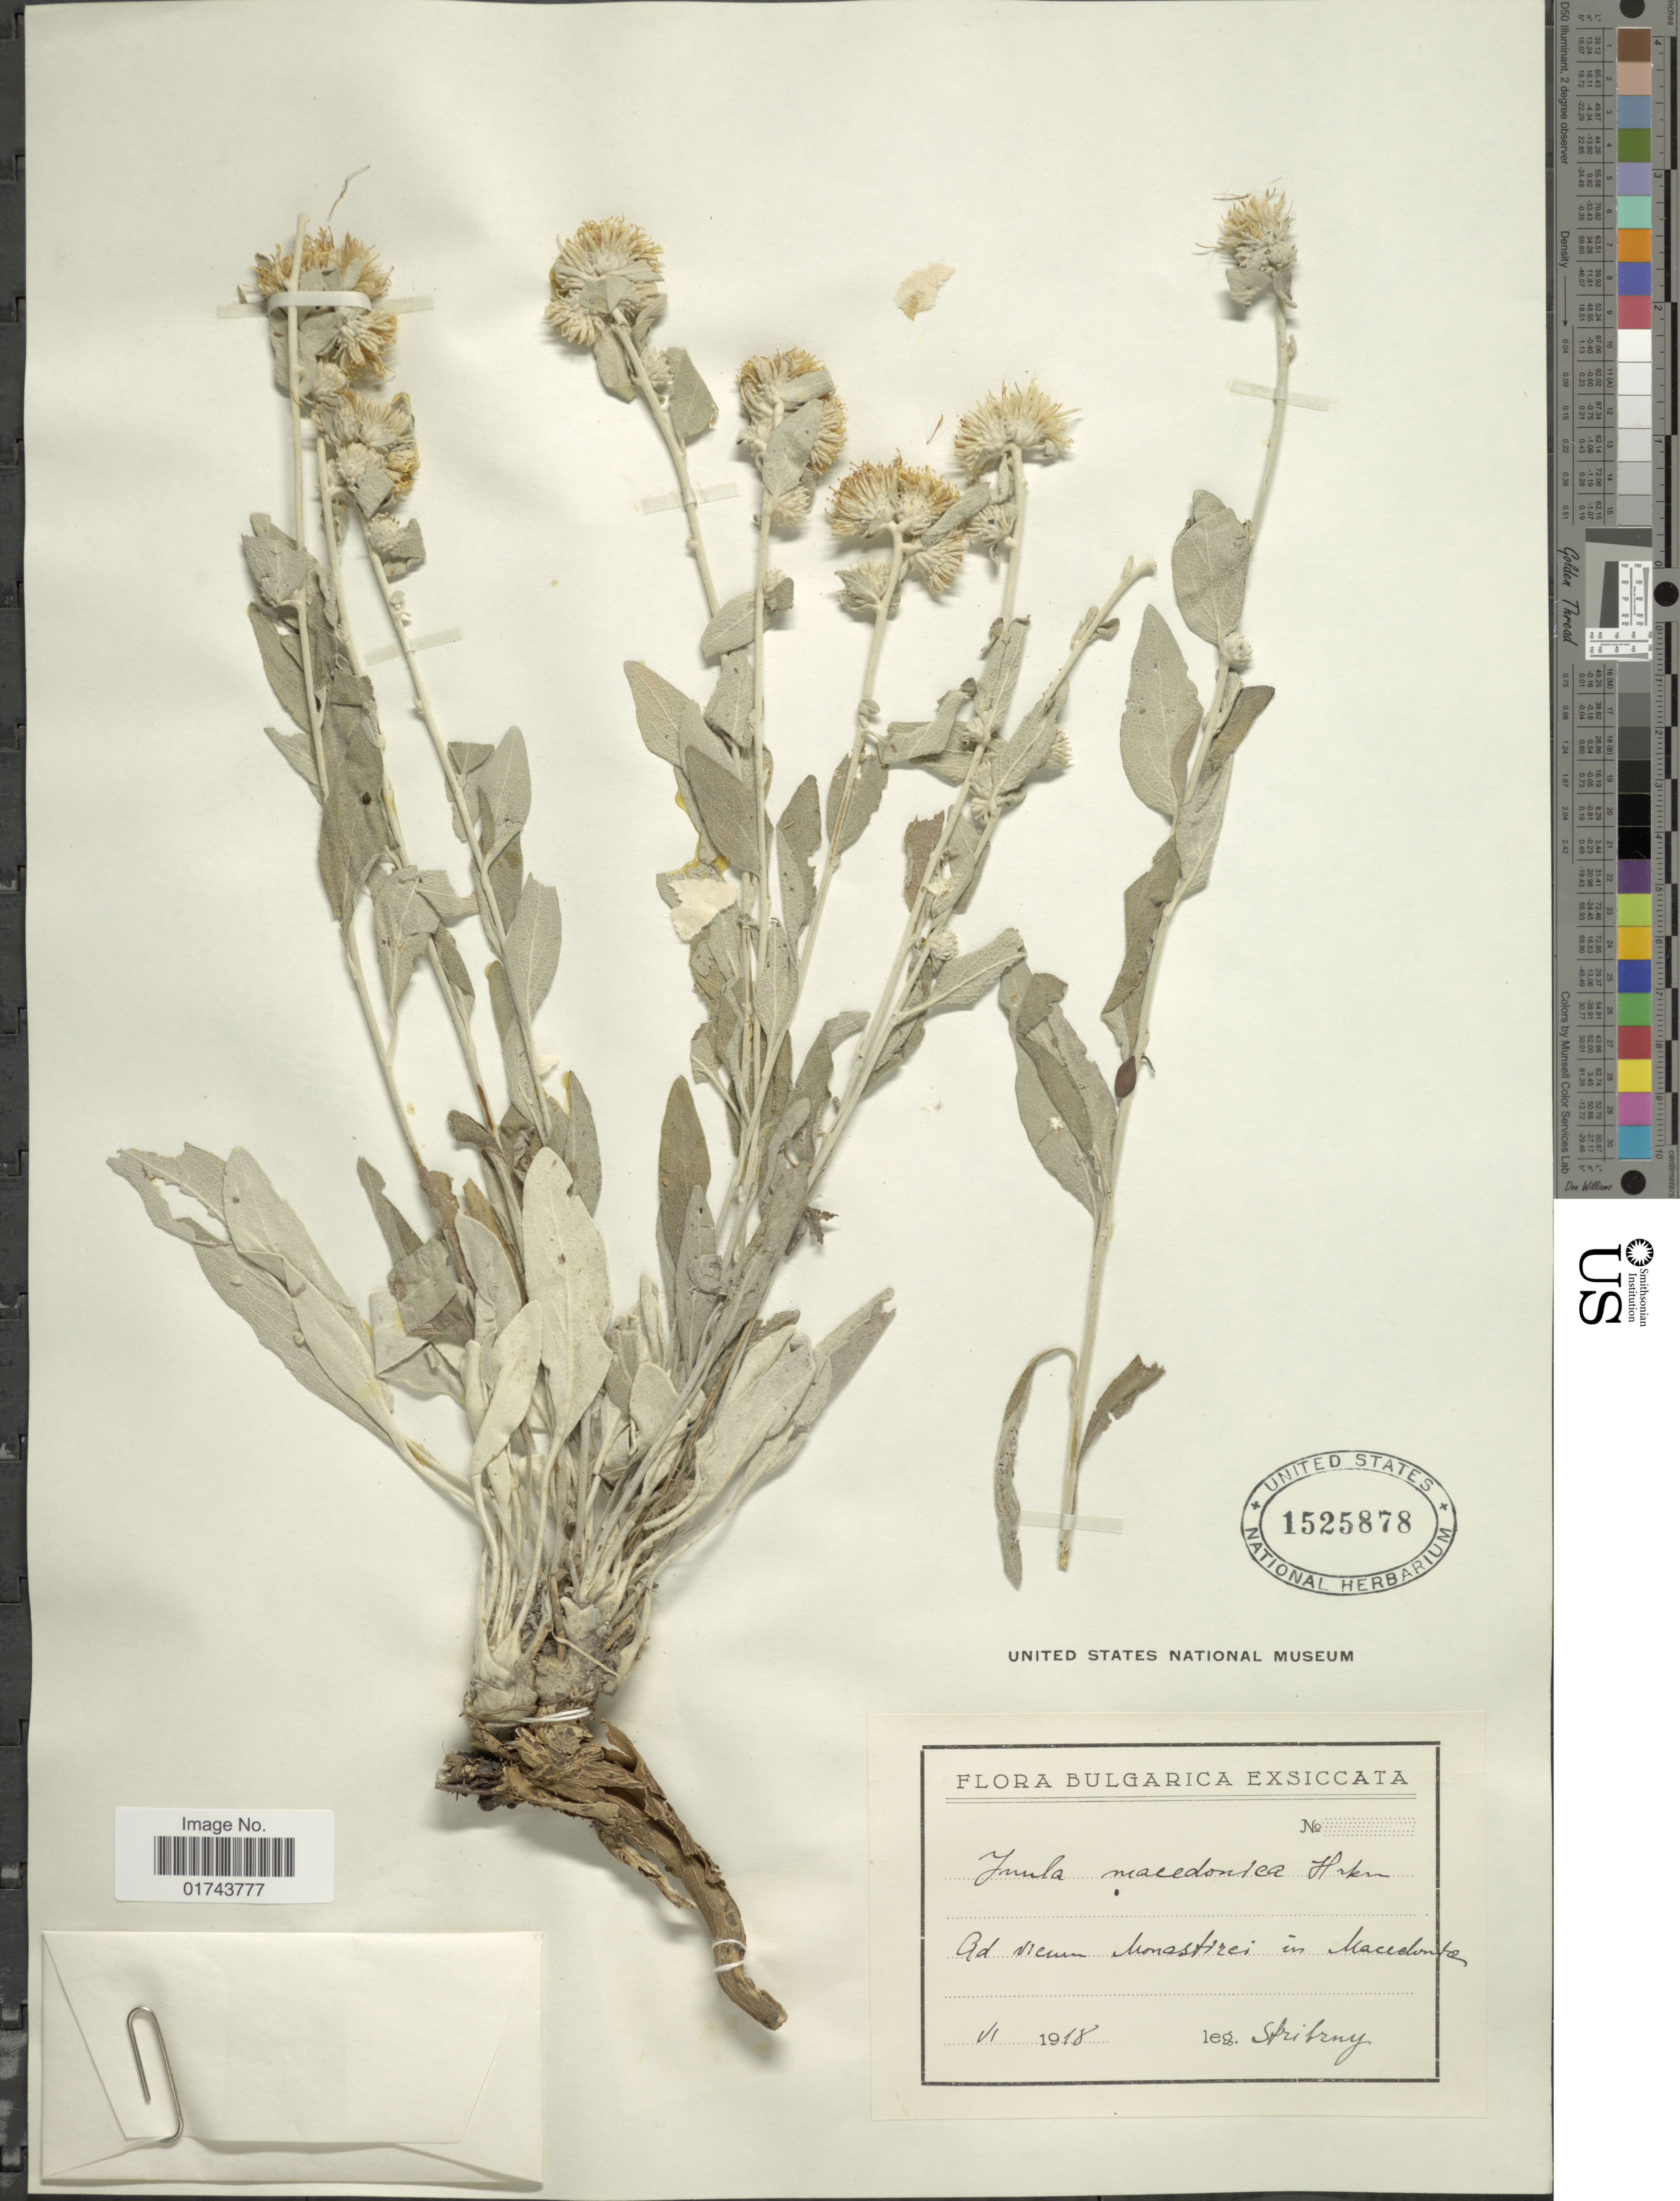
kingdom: Plantae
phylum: Tracheophyta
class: Magnoliopsida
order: Asterales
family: Asteraceae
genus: Inula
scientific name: Inula macedonica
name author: Hausskn.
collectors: V. Stribrny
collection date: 1918-06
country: Bulgaria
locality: Bulgarica, Ad Nieuw Nonestrei in Macedonte [interpreted]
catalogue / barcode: US 1525878